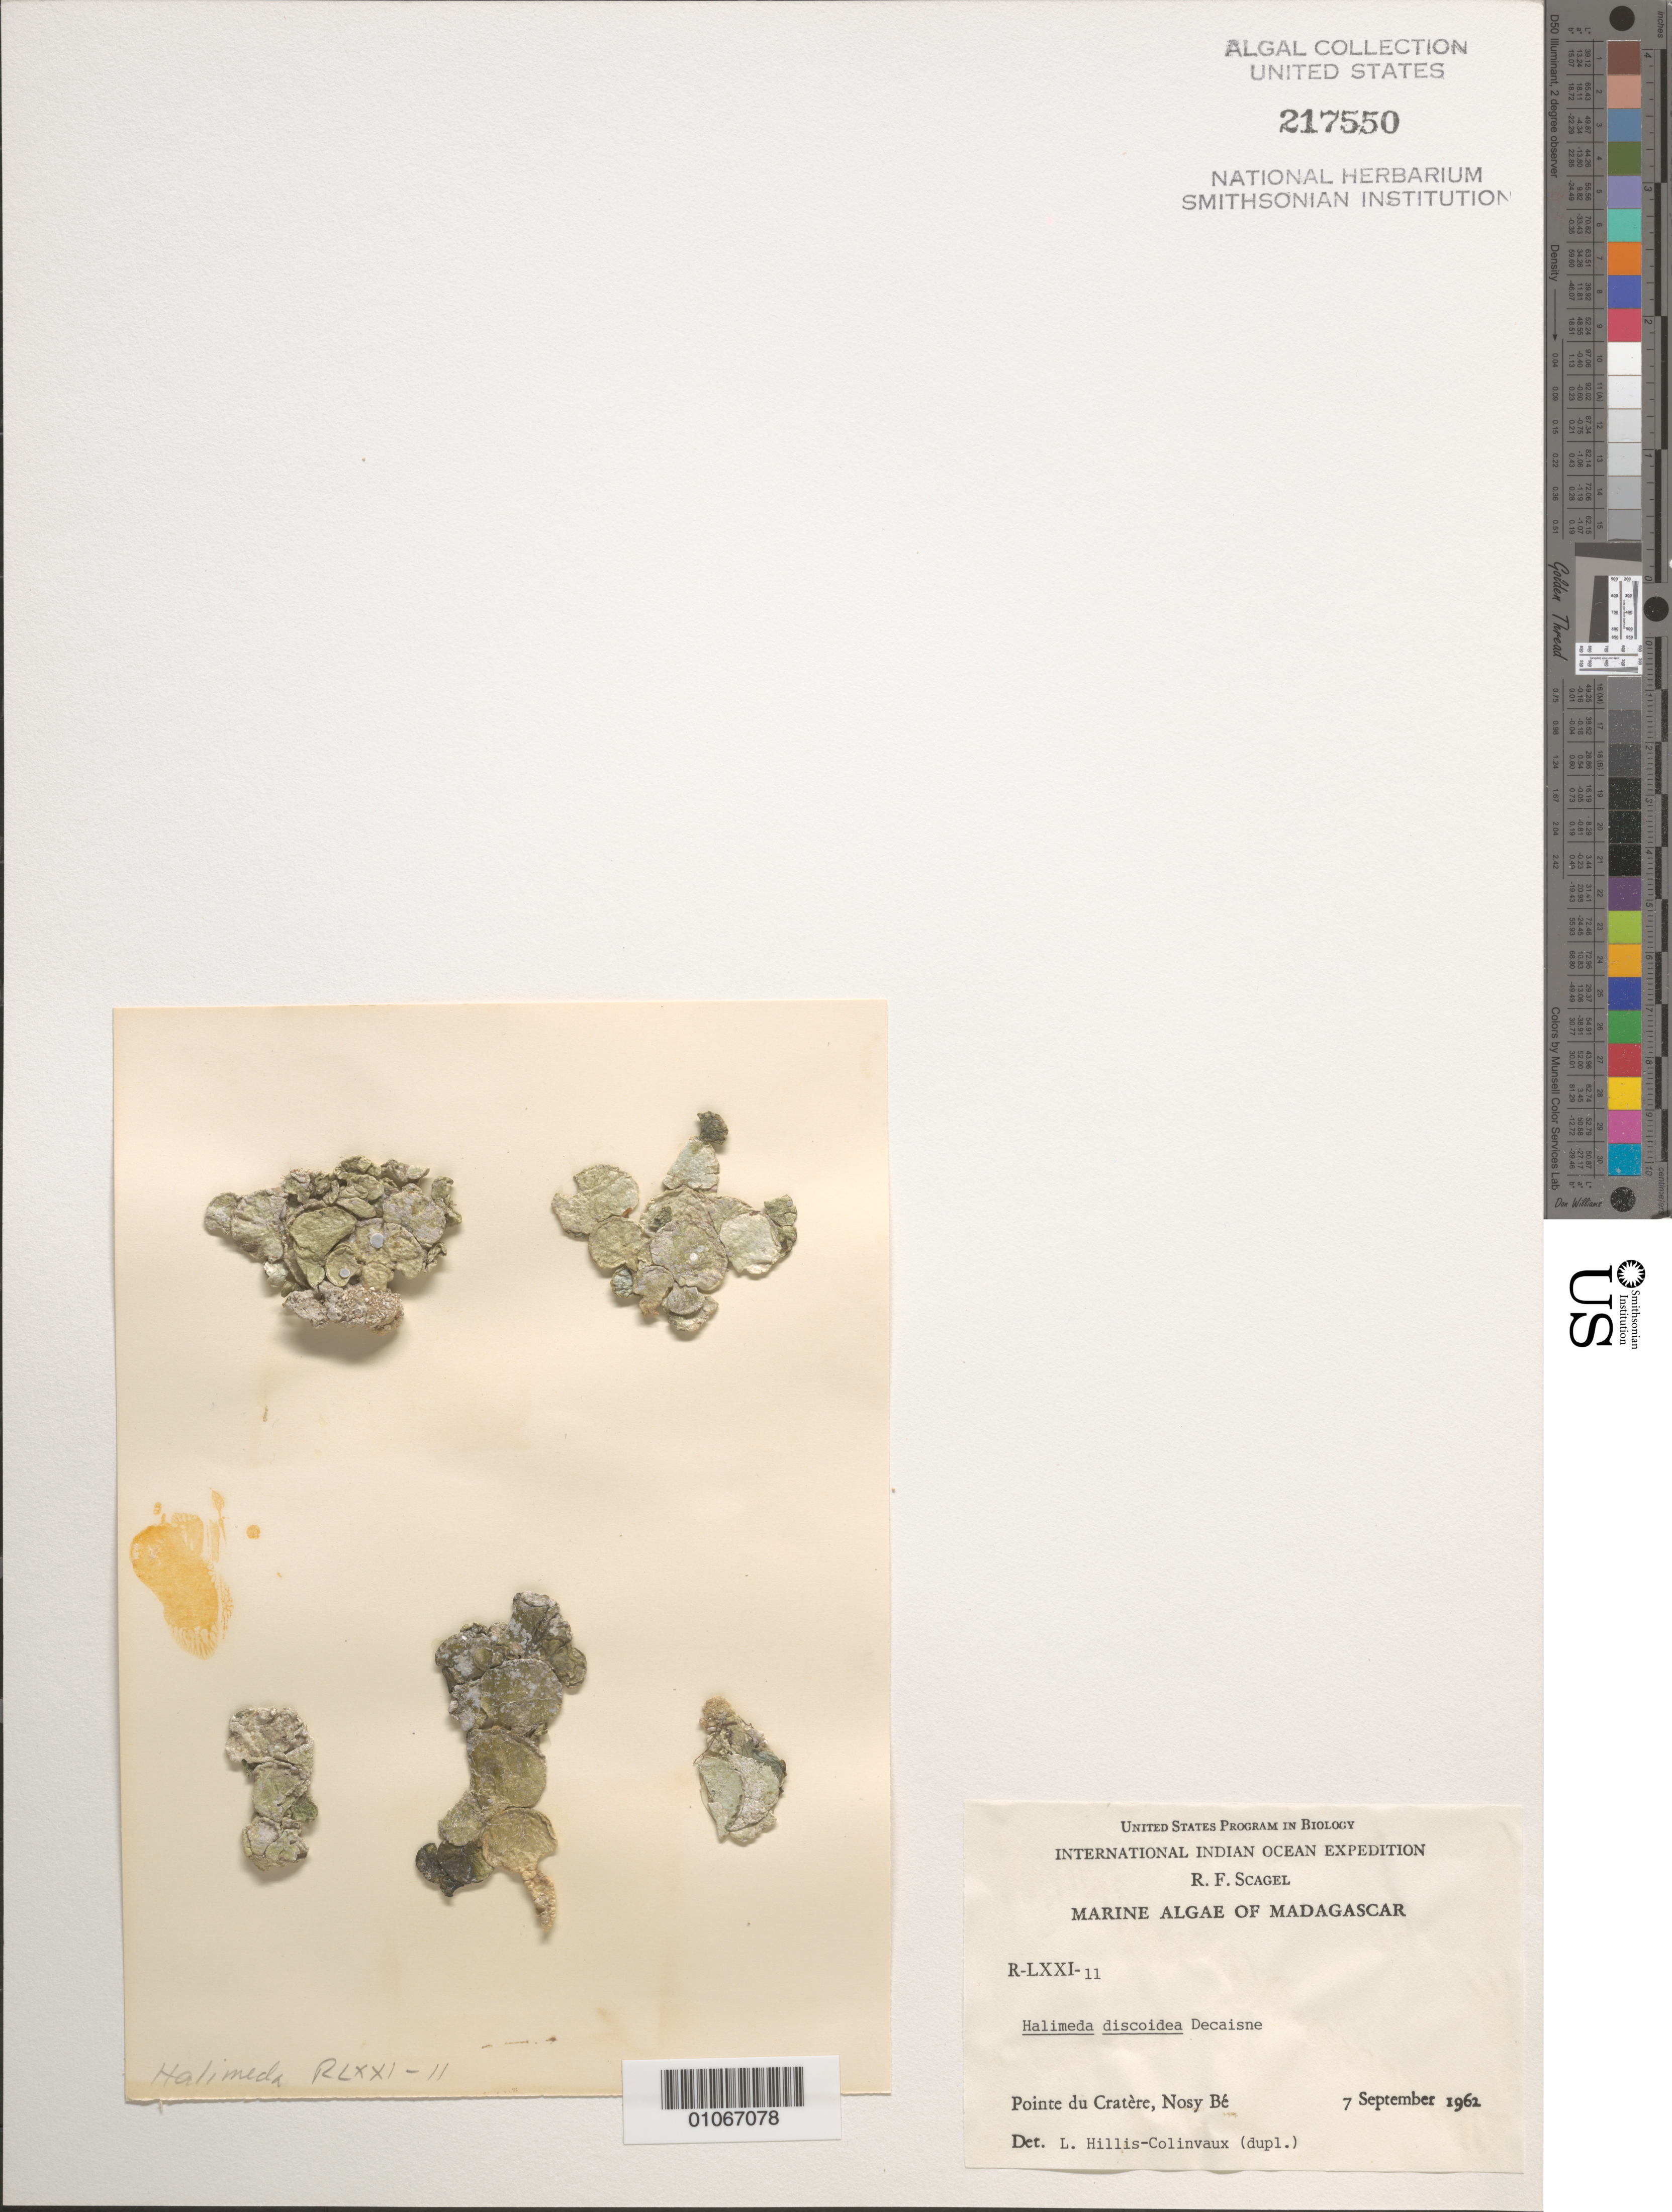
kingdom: Plantae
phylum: Chlorophyta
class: Ulvophyceae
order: Bryopsidales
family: Halimedaceae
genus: Halimeda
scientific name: Halimeda discoidea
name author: Decne.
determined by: Hillis-Colinvaux, L.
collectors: R. F. Scagel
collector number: R-LXXI-11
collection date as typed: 07 Sep 1962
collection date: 1962-09-07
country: Madagascar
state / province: Diana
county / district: Nosy Be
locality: Pointe du Cratere, Nosy-Be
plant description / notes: International Indian Ocean Expedition, 1962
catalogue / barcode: US 217550